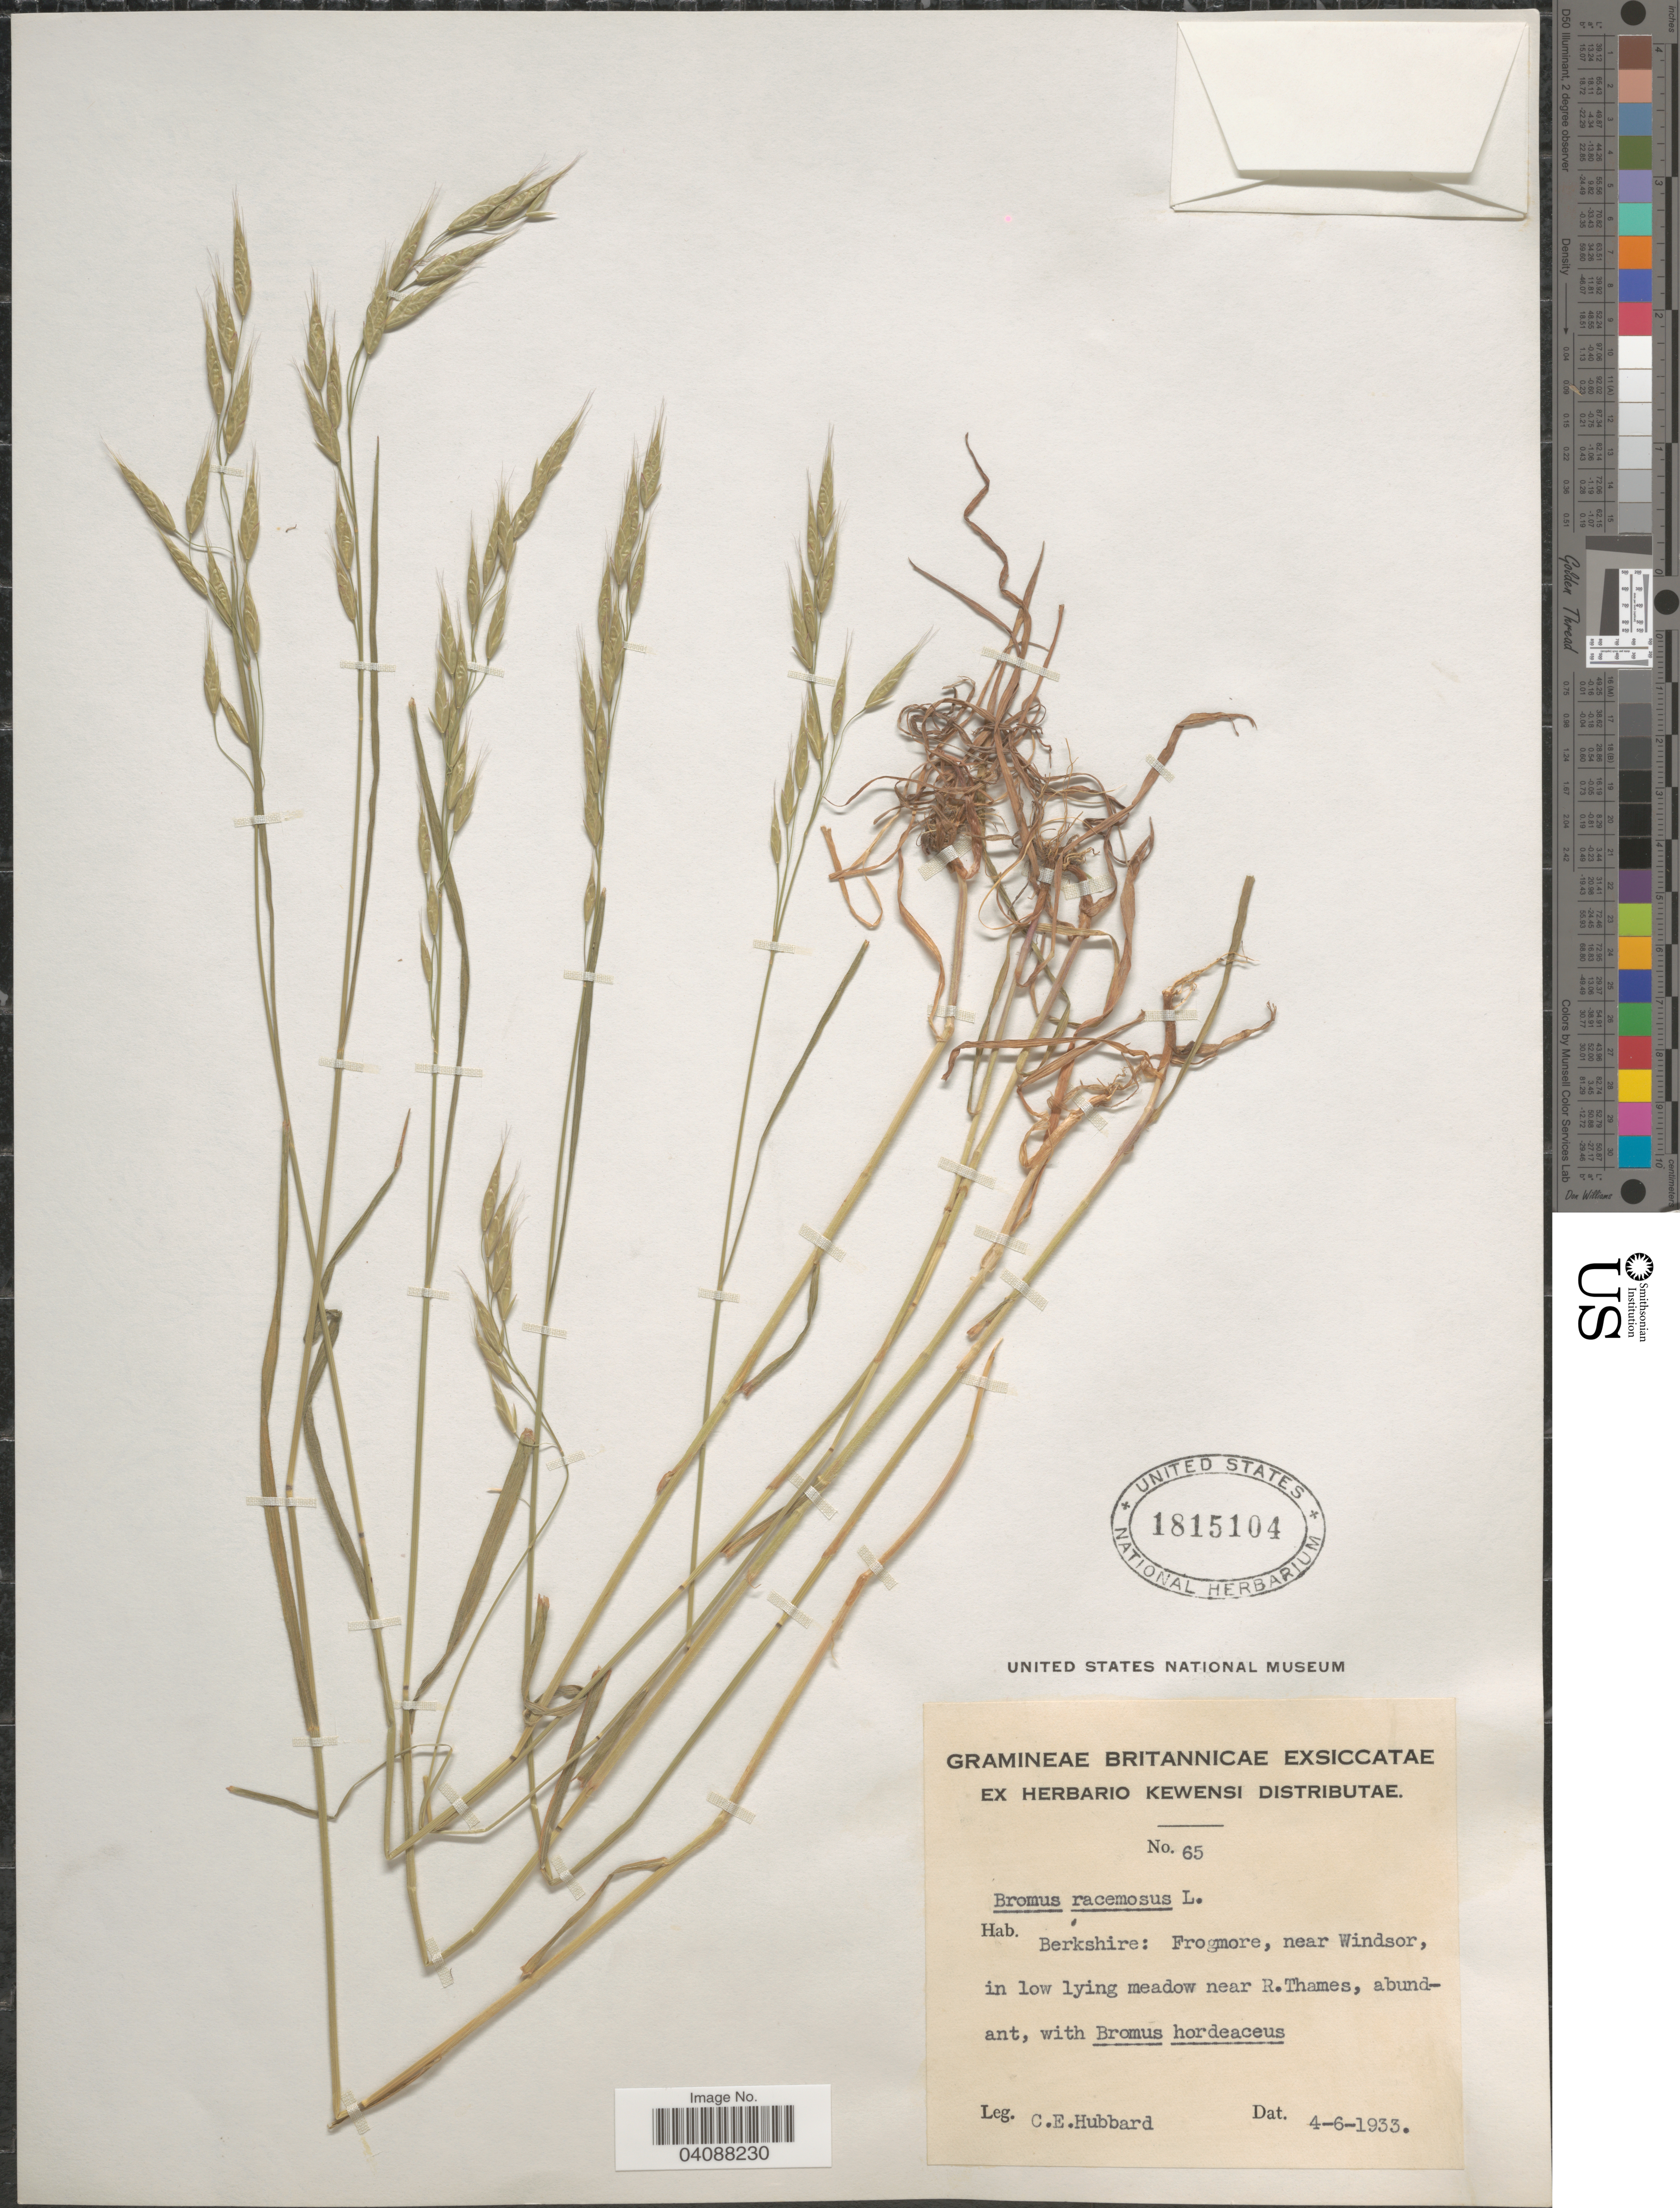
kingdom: Plantae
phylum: Tracheophyta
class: Liliopsida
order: Poales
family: Poaceae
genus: Bromus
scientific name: Bromus racemosus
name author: L.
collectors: C. E. Hubbard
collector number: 65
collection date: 1933-06-04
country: United Kingdom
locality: Berkshire: Frogmore, near Windsor, in low lying meadow near R. Thames.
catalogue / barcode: US 1815104